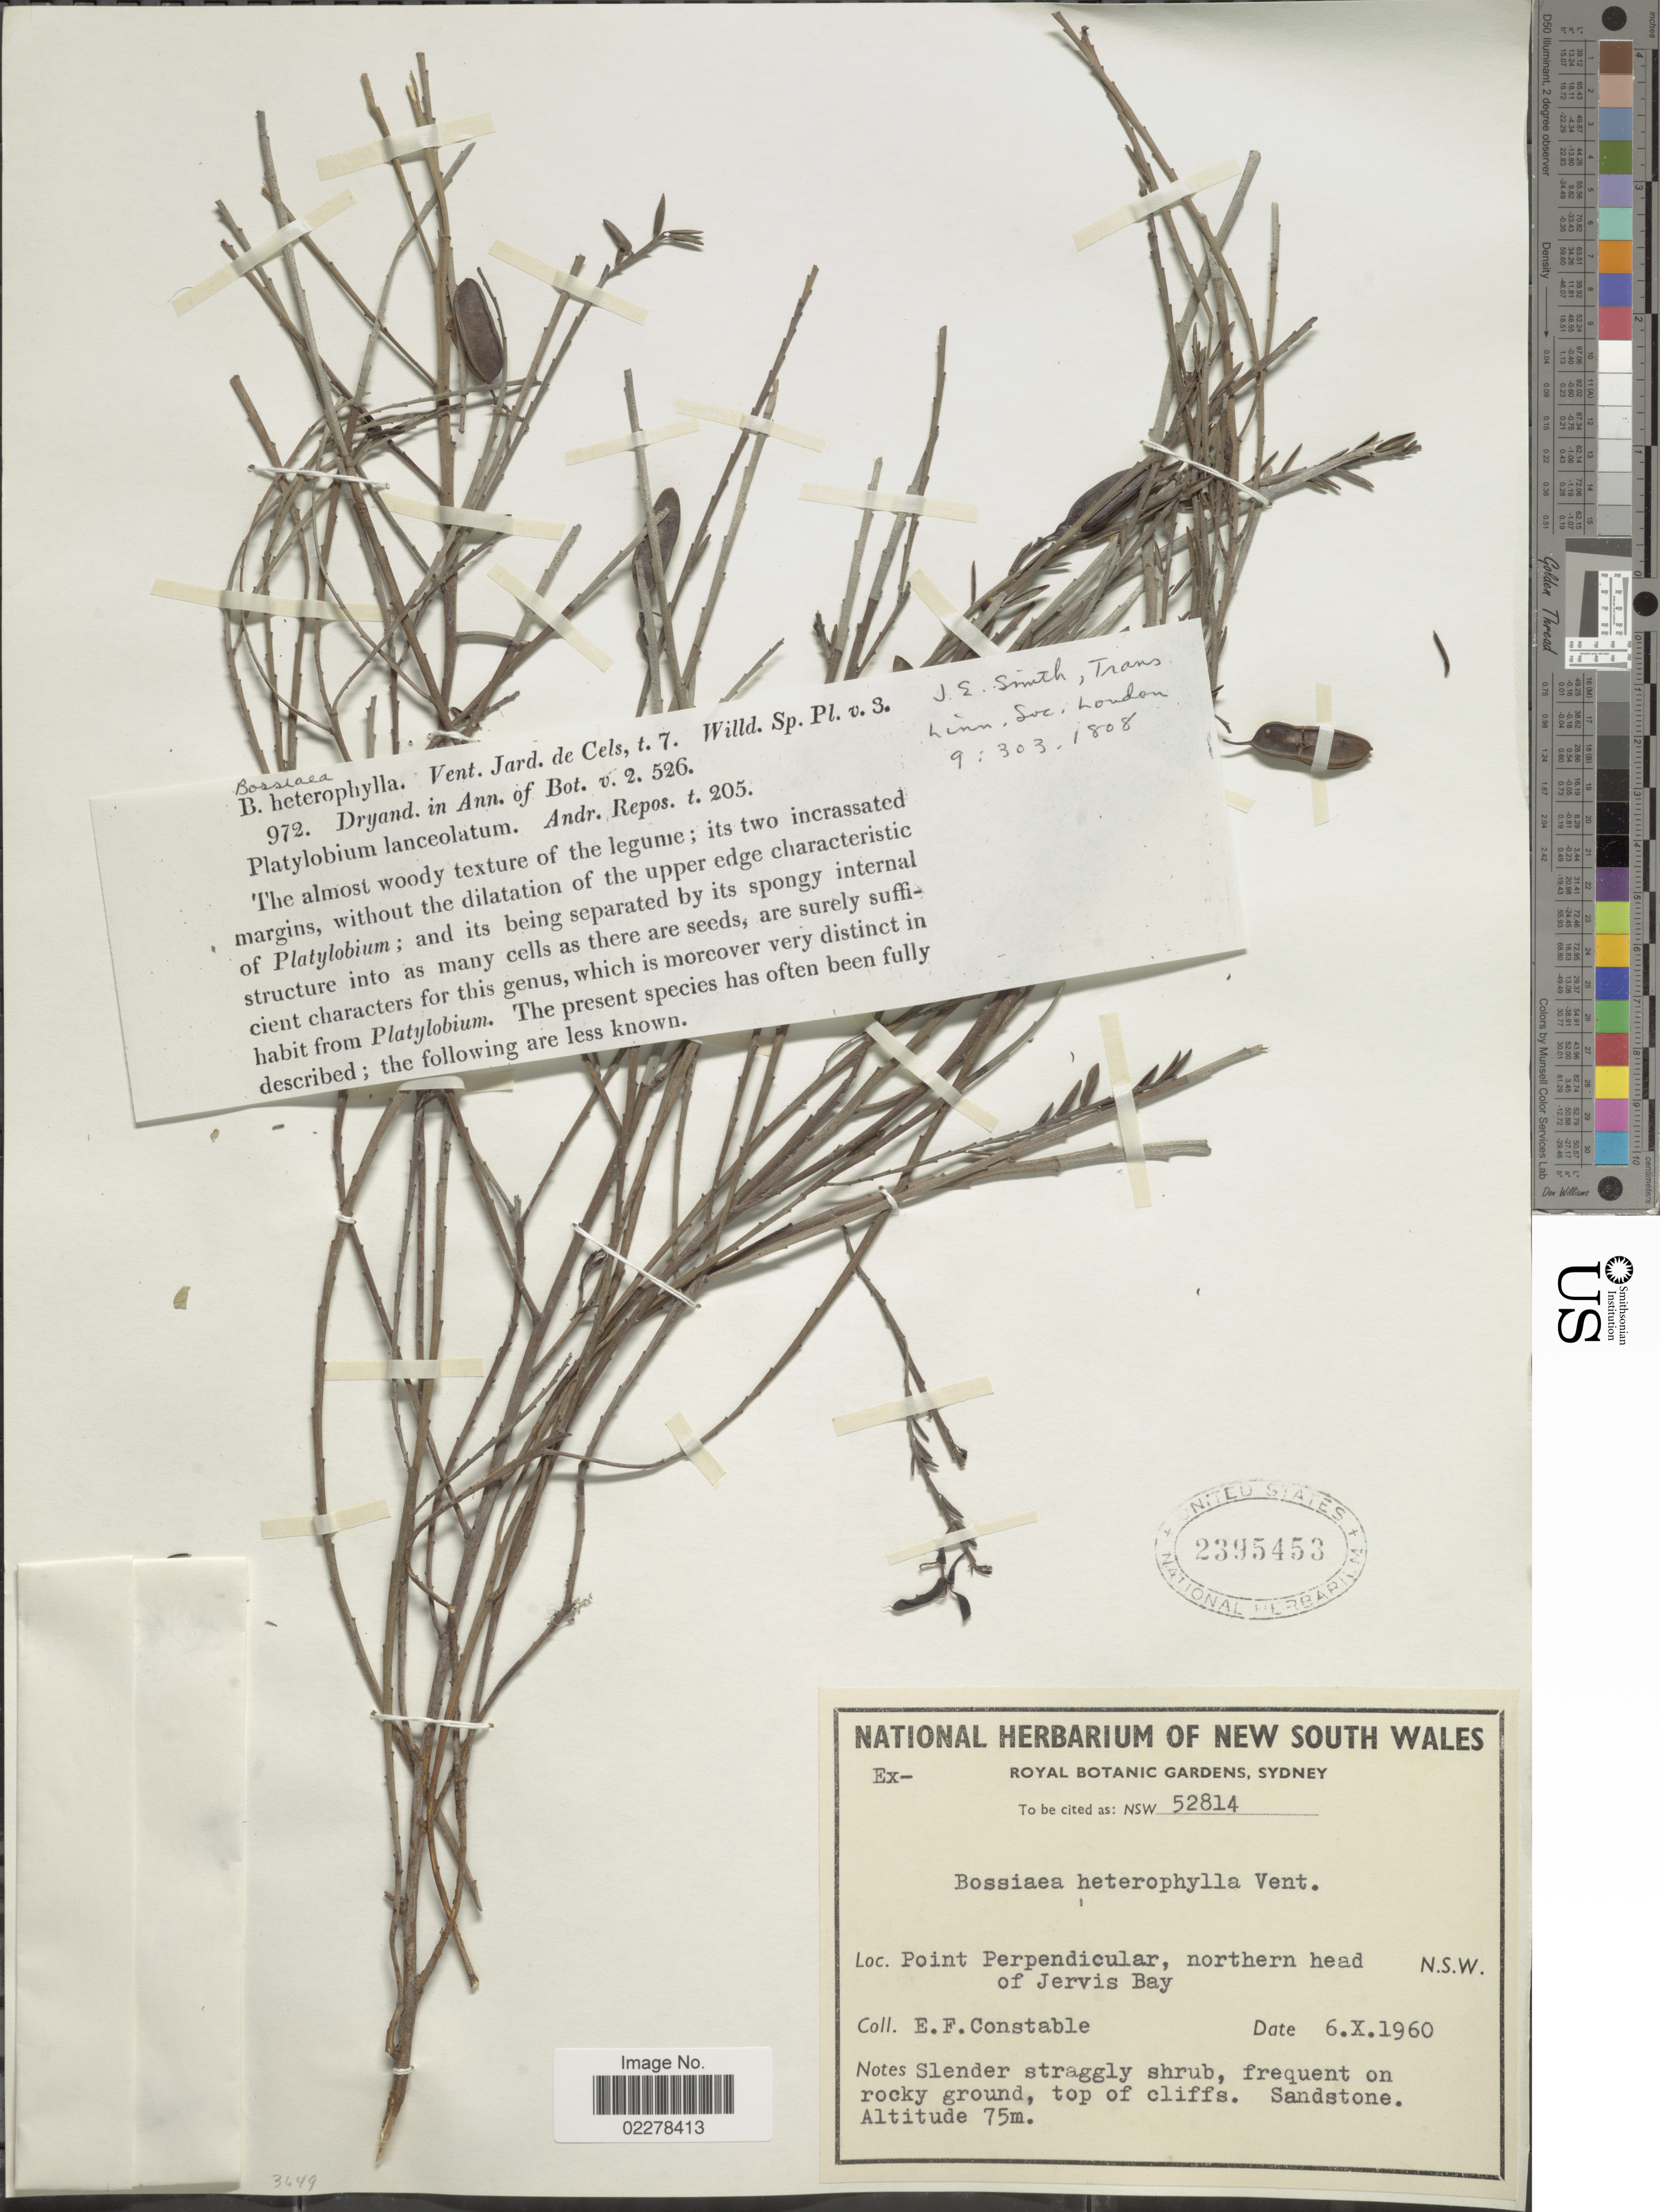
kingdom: Plantae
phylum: Tracheophyta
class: Magnoliopsida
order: Fabales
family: Fabaceae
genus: Bossiaea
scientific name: Bossiaea heterophylla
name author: Vent.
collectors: E. F. Constable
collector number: NSW52814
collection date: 1960-10-06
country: Australia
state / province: New South Wales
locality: Point Perpendicular, northern head of Jervis Bay. N.S.W.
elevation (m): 75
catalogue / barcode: US 2395453